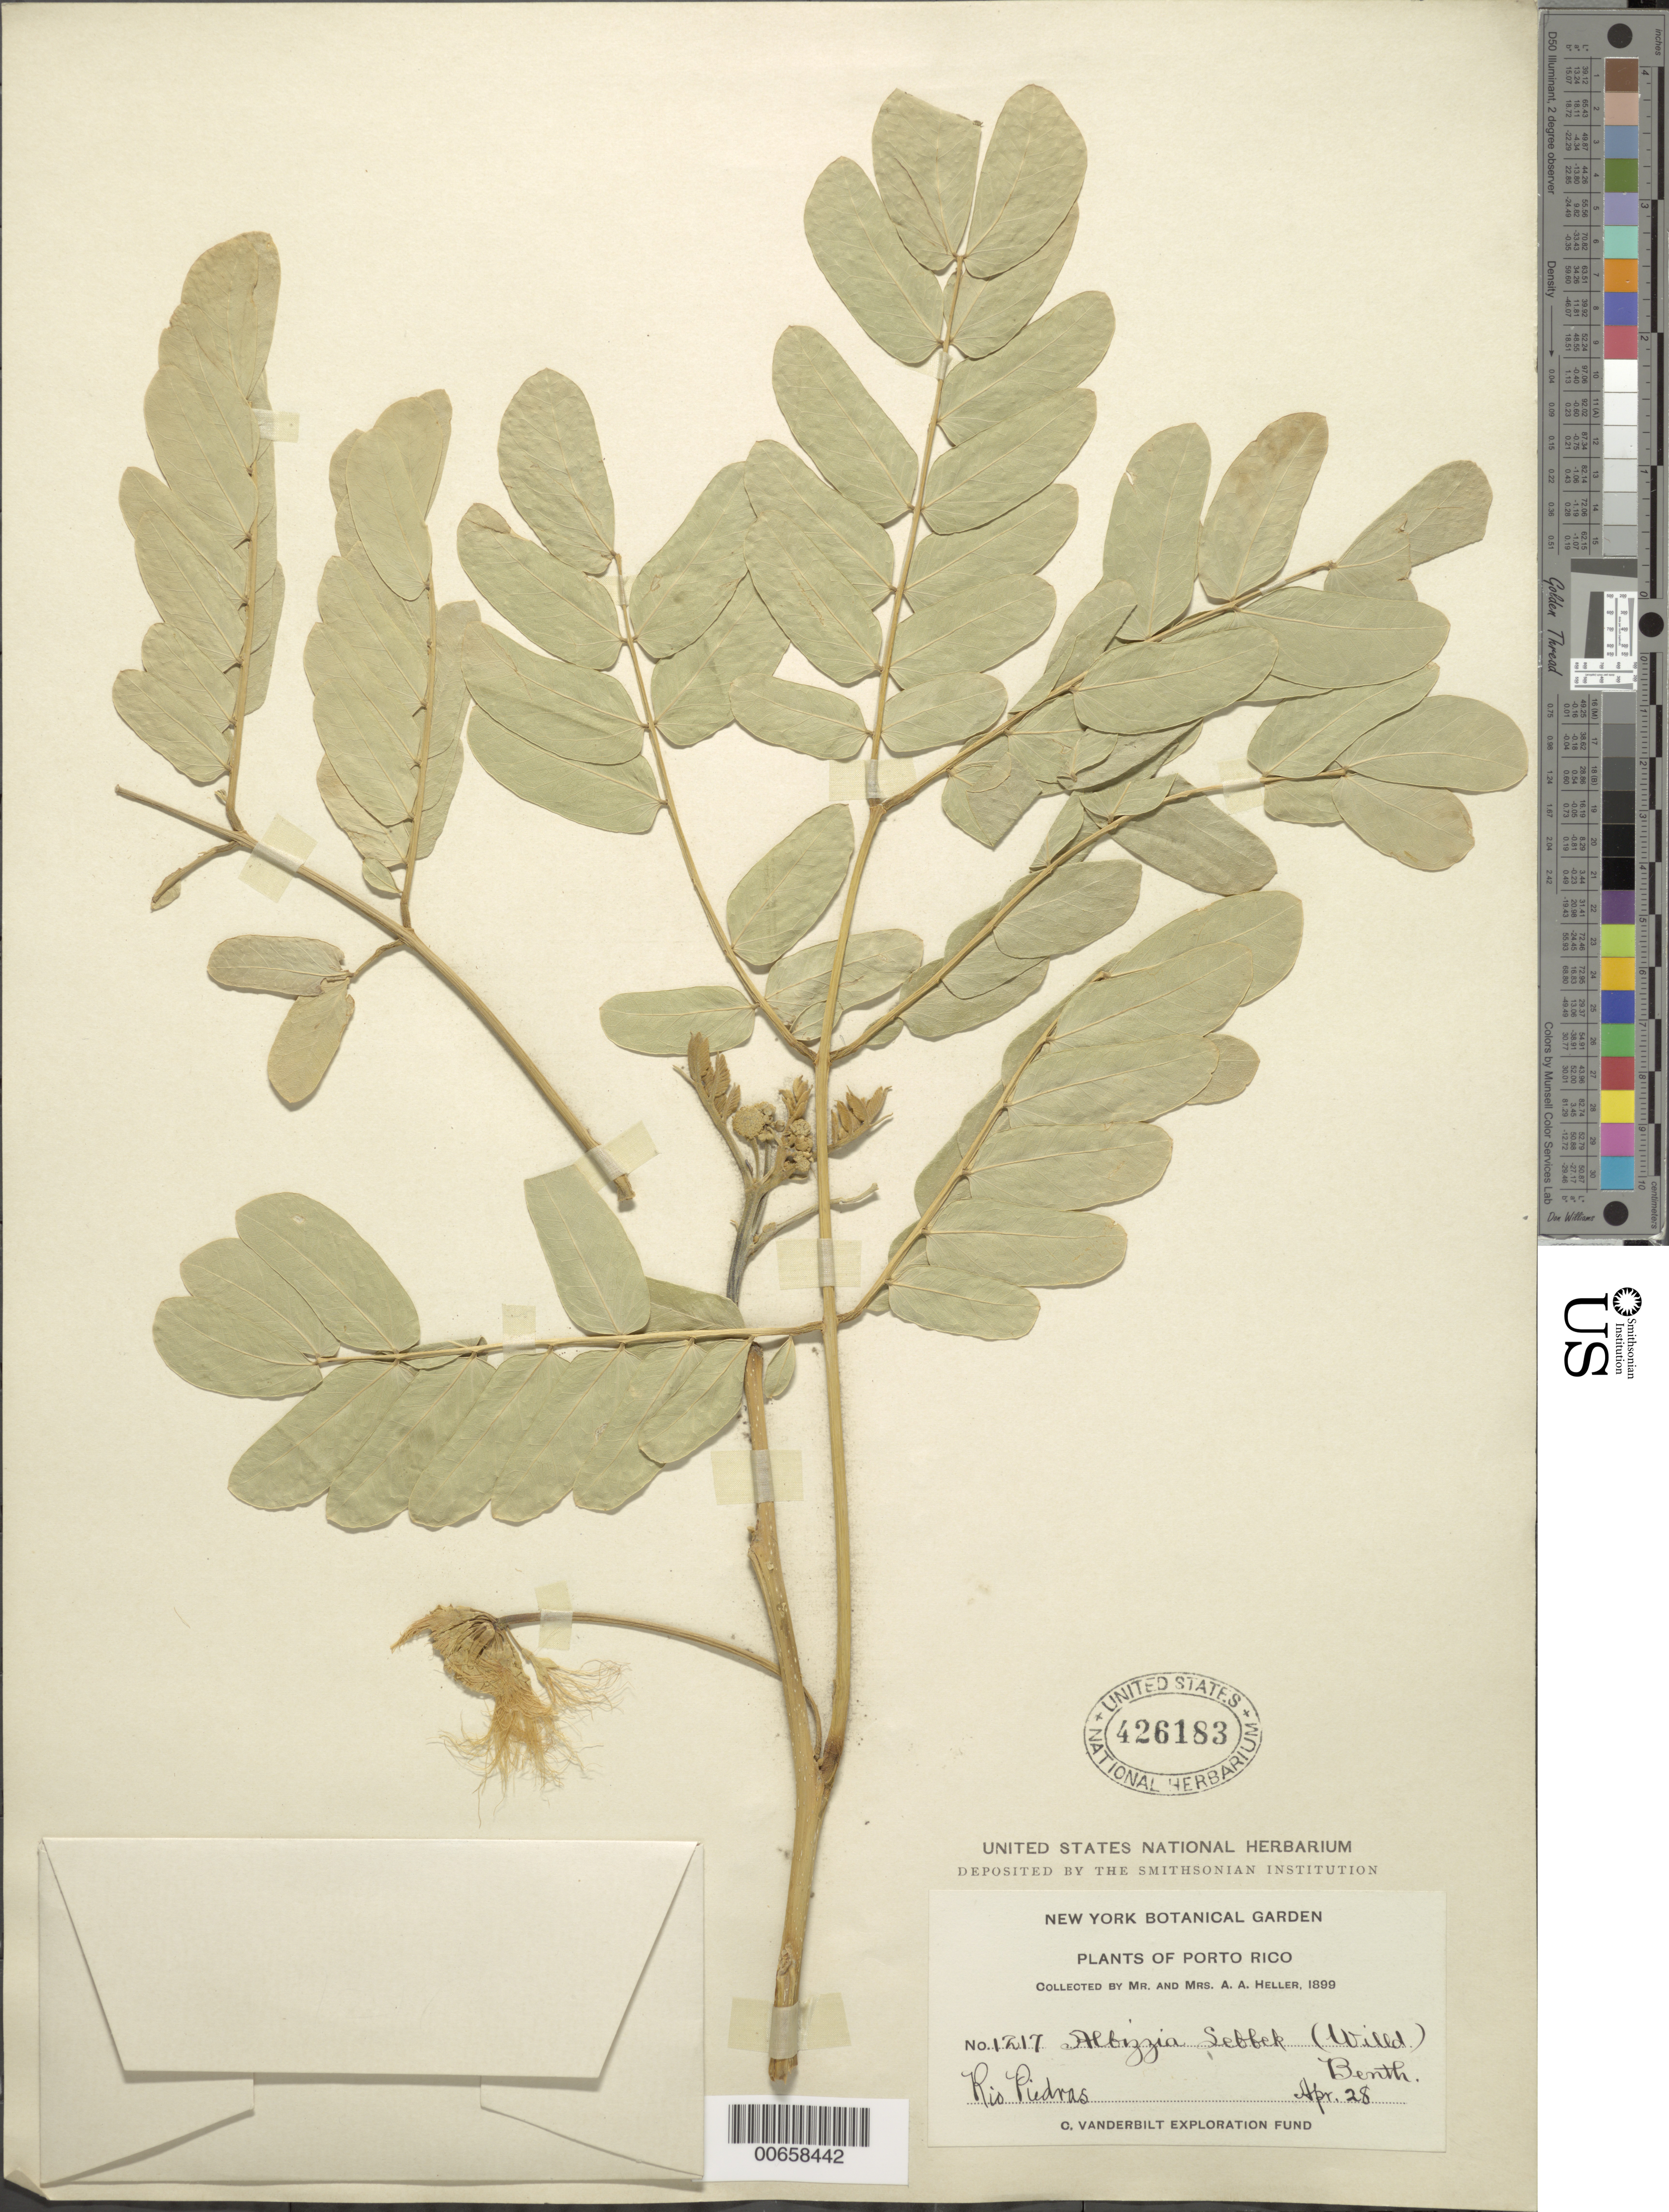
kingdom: Plantae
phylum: Tracheophyta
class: Magnoliopsida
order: Fabales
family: Fabaceae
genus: Albizia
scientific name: Albizia lebbeck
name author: (L.) Benth.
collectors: A. A. Heller & -- Heller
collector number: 1217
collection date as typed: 28 Apr 1899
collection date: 1899-04-28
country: Puerto Rico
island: Greater Antilles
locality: Rio Piedras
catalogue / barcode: US 426183